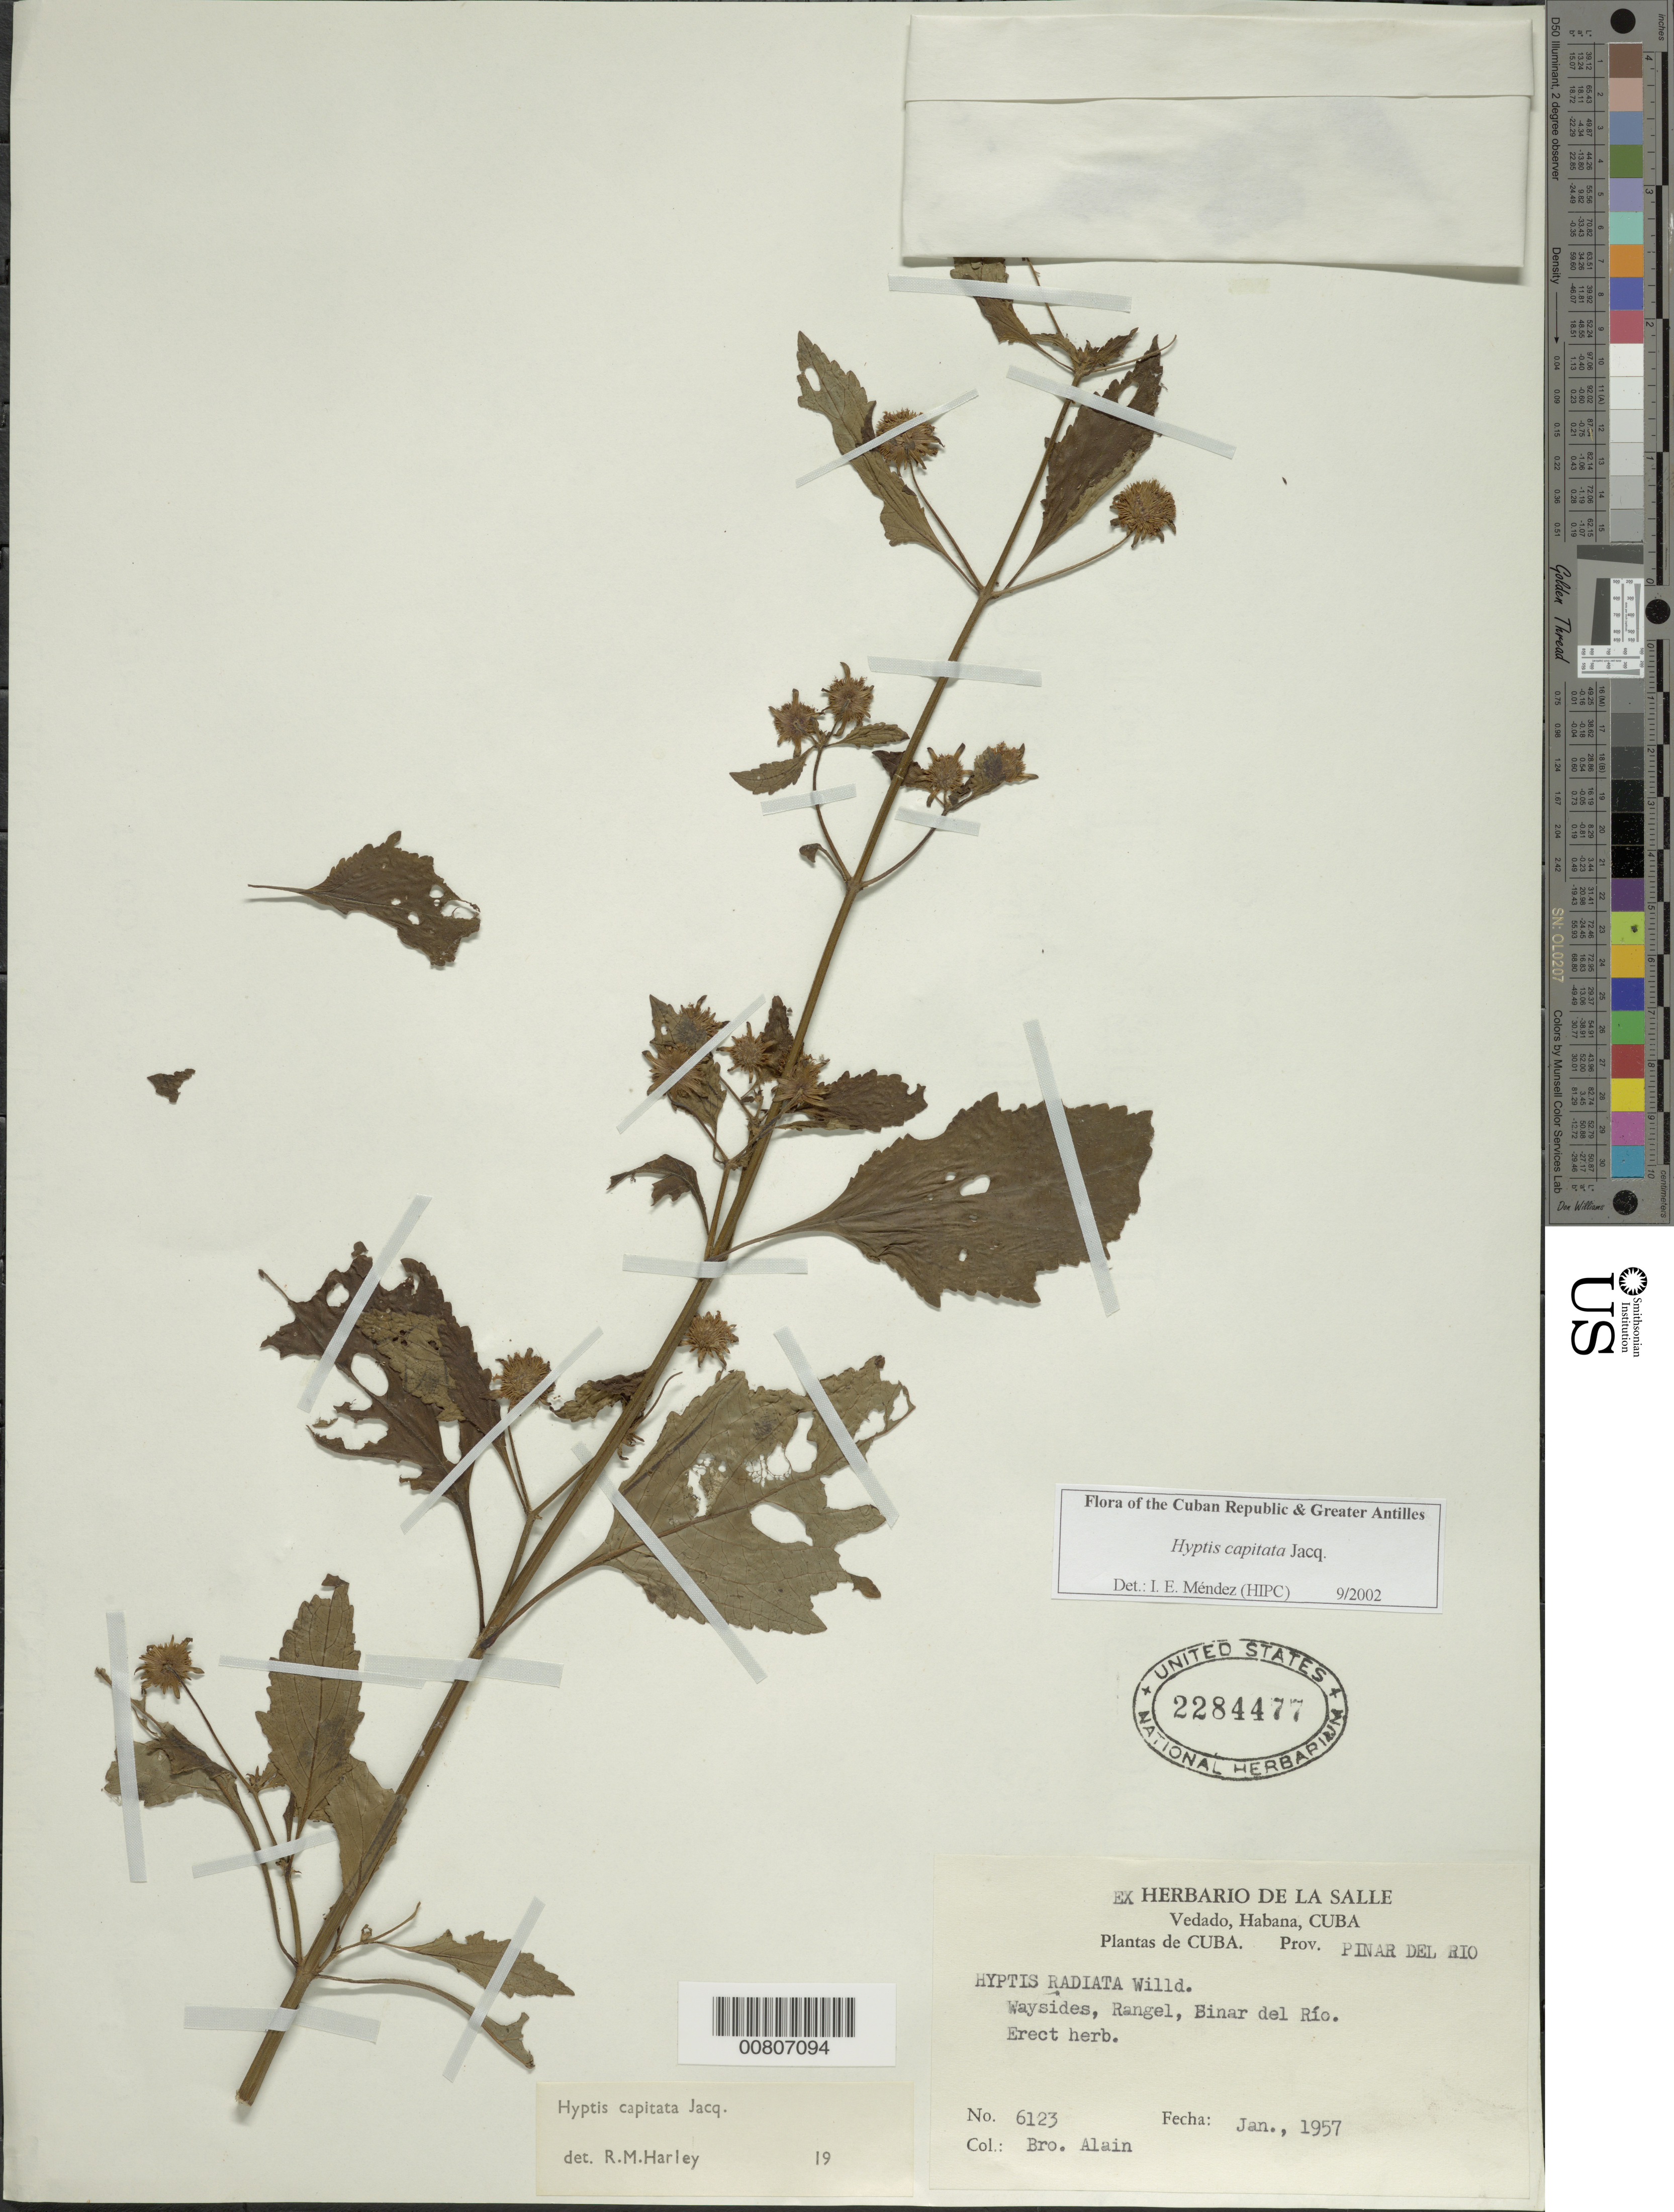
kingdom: Plantae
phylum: Tracheophyta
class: Magnoliopsida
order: Lamiales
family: Lamiaceae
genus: Hyptis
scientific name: Hyptis capitata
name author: Jacq.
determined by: Méndez, Isidro E., (HIPC)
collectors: A. H. Liogier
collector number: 6123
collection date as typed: Jan 1957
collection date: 1957-01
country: Cuba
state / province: Pinar del Rio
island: Cuba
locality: Rangel, Binar del Río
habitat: Waysides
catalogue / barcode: US 2284477